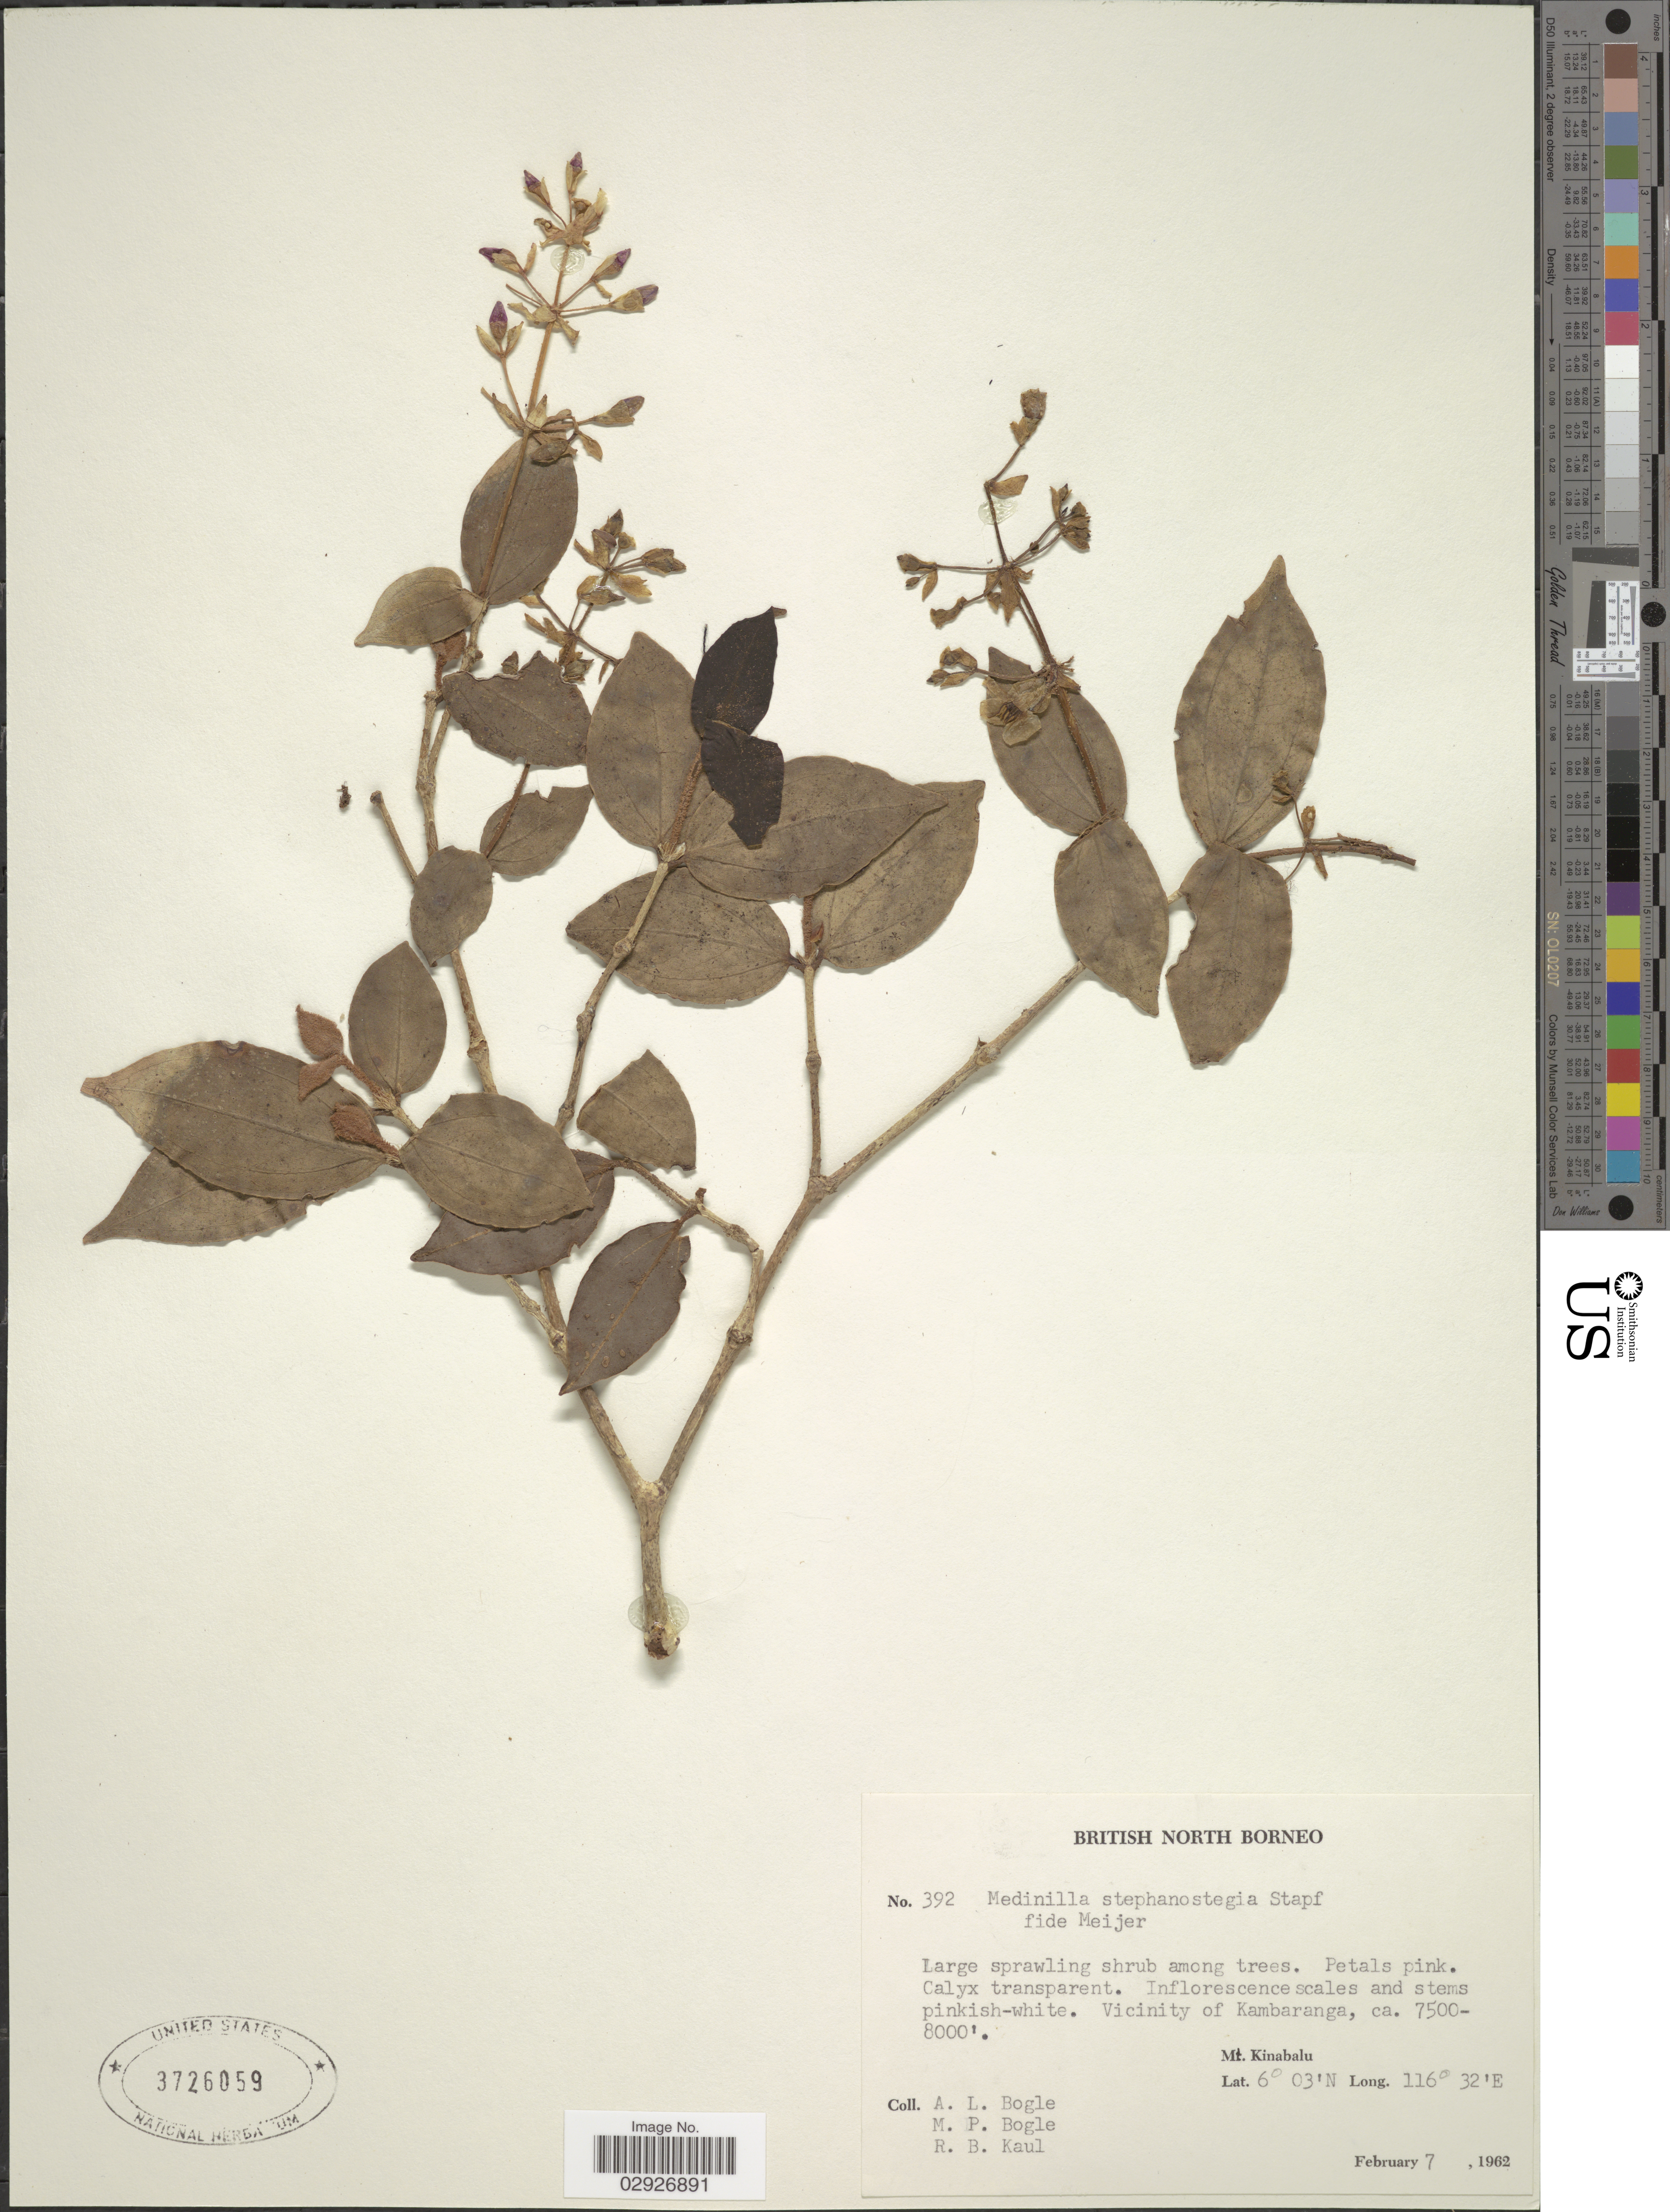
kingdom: Plantae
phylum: Tracheophyta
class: Magnoliopsida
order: Myrtales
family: Melastomataceae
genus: Medinilla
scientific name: Medinilla stephanostegia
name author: Stapf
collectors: Bogle, A.L., M. Bogle & R. Kaul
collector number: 392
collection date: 1962-02-07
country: Malaysia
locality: British North Borneo. Vicinity of Kambaranga. Mt. Kinabalu.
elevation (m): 2286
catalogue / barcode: US 3726059